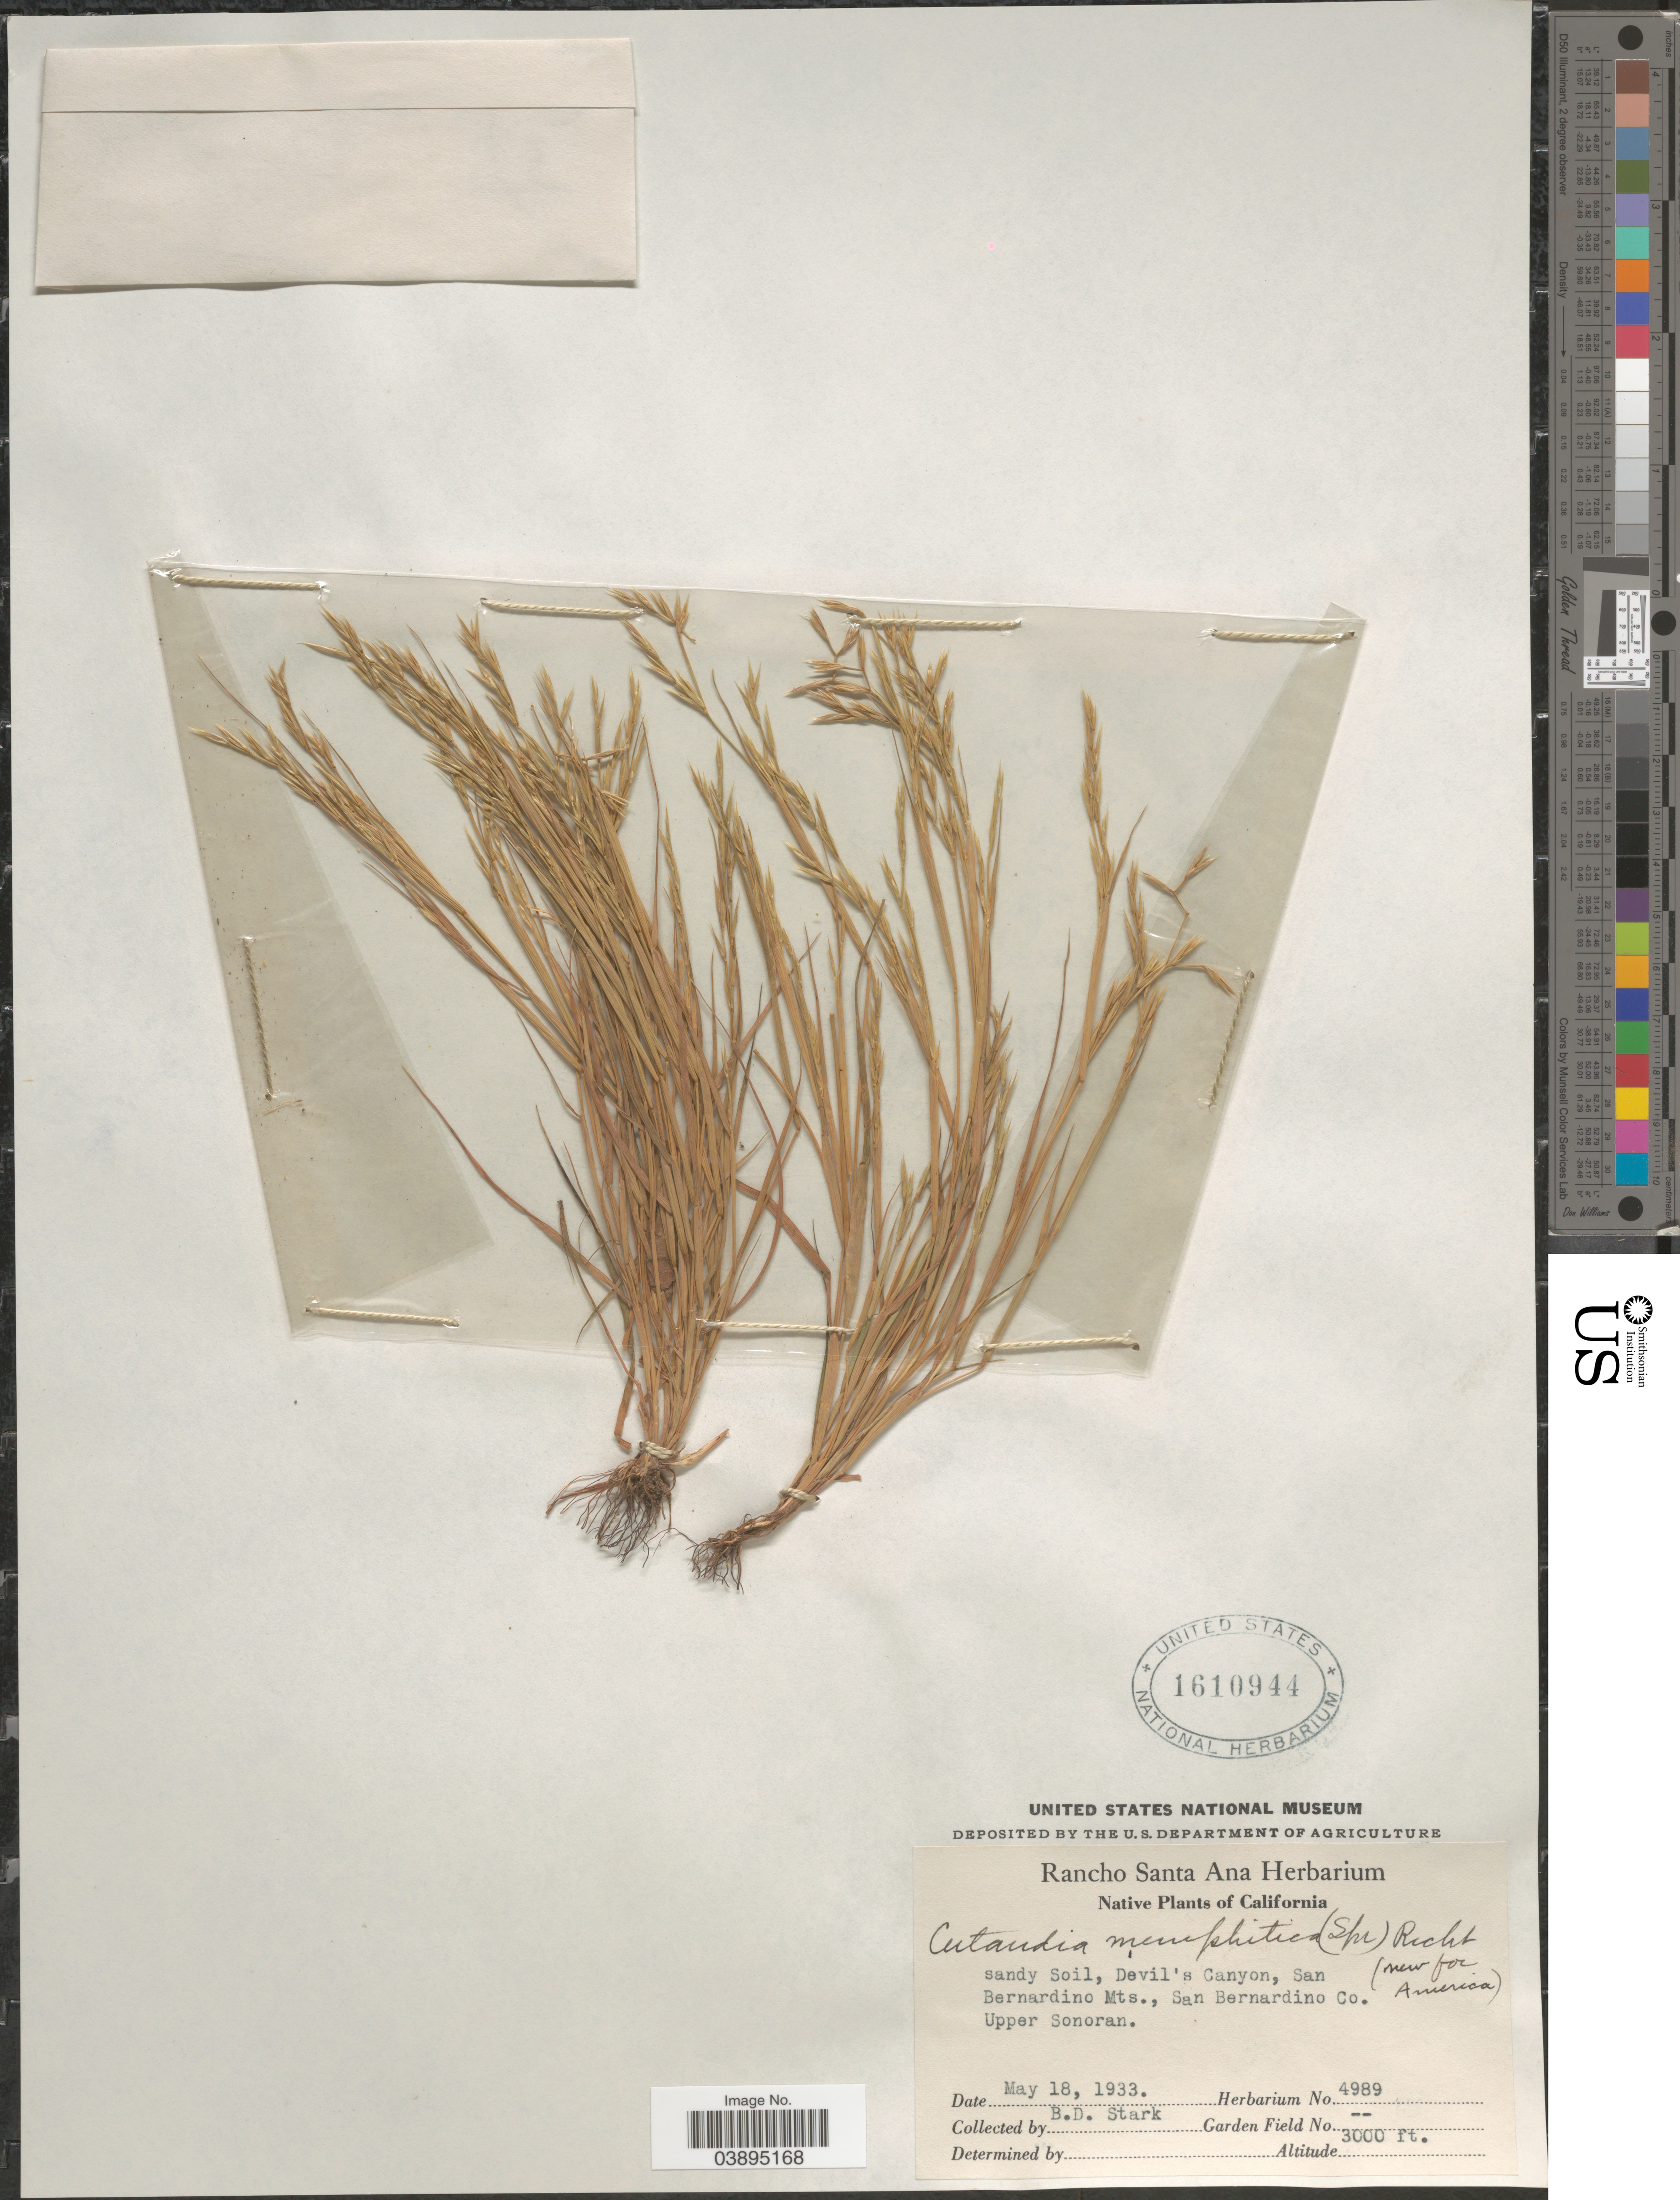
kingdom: Plantae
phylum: Tracheophyta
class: Liliopsida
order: Poales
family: Poaceae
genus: Cutandia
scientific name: Cutandia memphitica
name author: (Spreng.) K. Richt.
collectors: B. Stark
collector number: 4889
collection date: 1933-05-18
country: United States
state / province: California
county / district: San Bernardino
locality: Devil's Canyon, San Bernardino Mts., San Bernardino Co. Upper Sonoran.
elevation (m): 914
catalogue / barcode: US 1610944